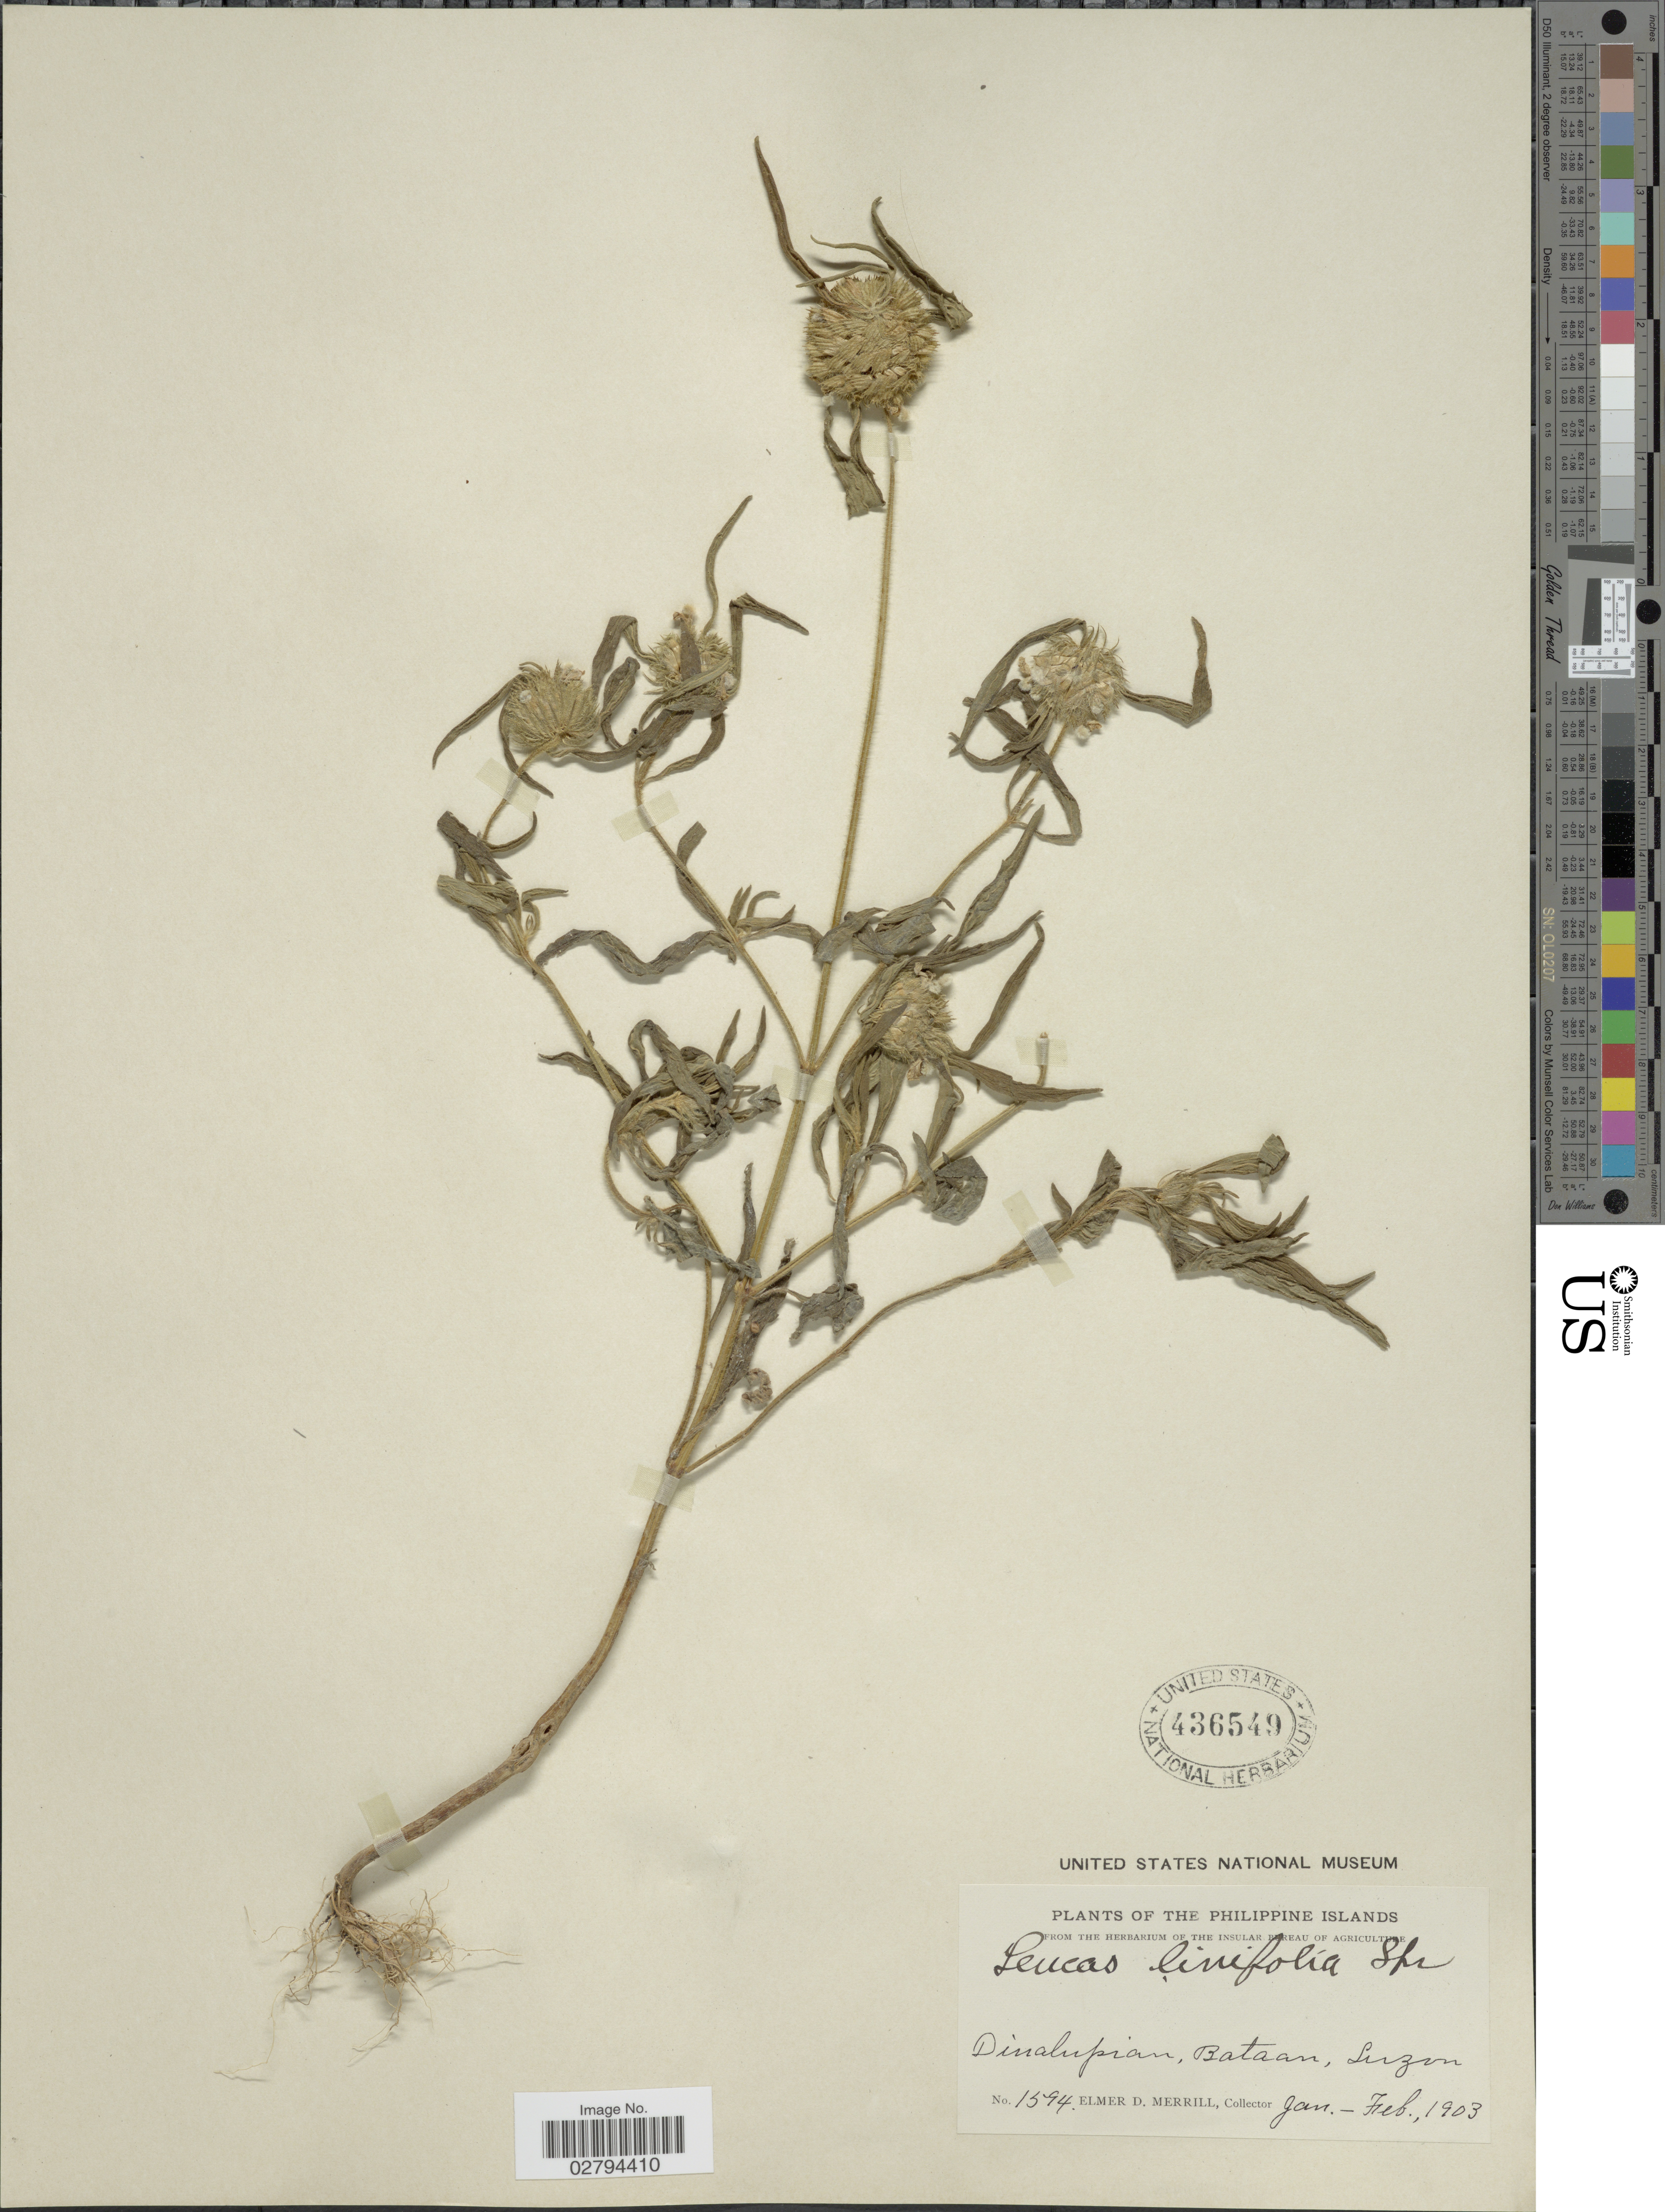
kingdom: Plantae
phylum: Tracheophyta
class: Magnoliopsida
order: Lamiales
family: Lamiaceae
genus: Leucas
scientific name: Leucas lavandulifolia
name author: Small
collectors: E. D. Merrill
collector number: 1594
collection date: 1903-01/1903-02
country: Philippines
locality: The Philippine Islands. Dinalupian, Bataan, Luzon.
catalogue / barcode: US 436549